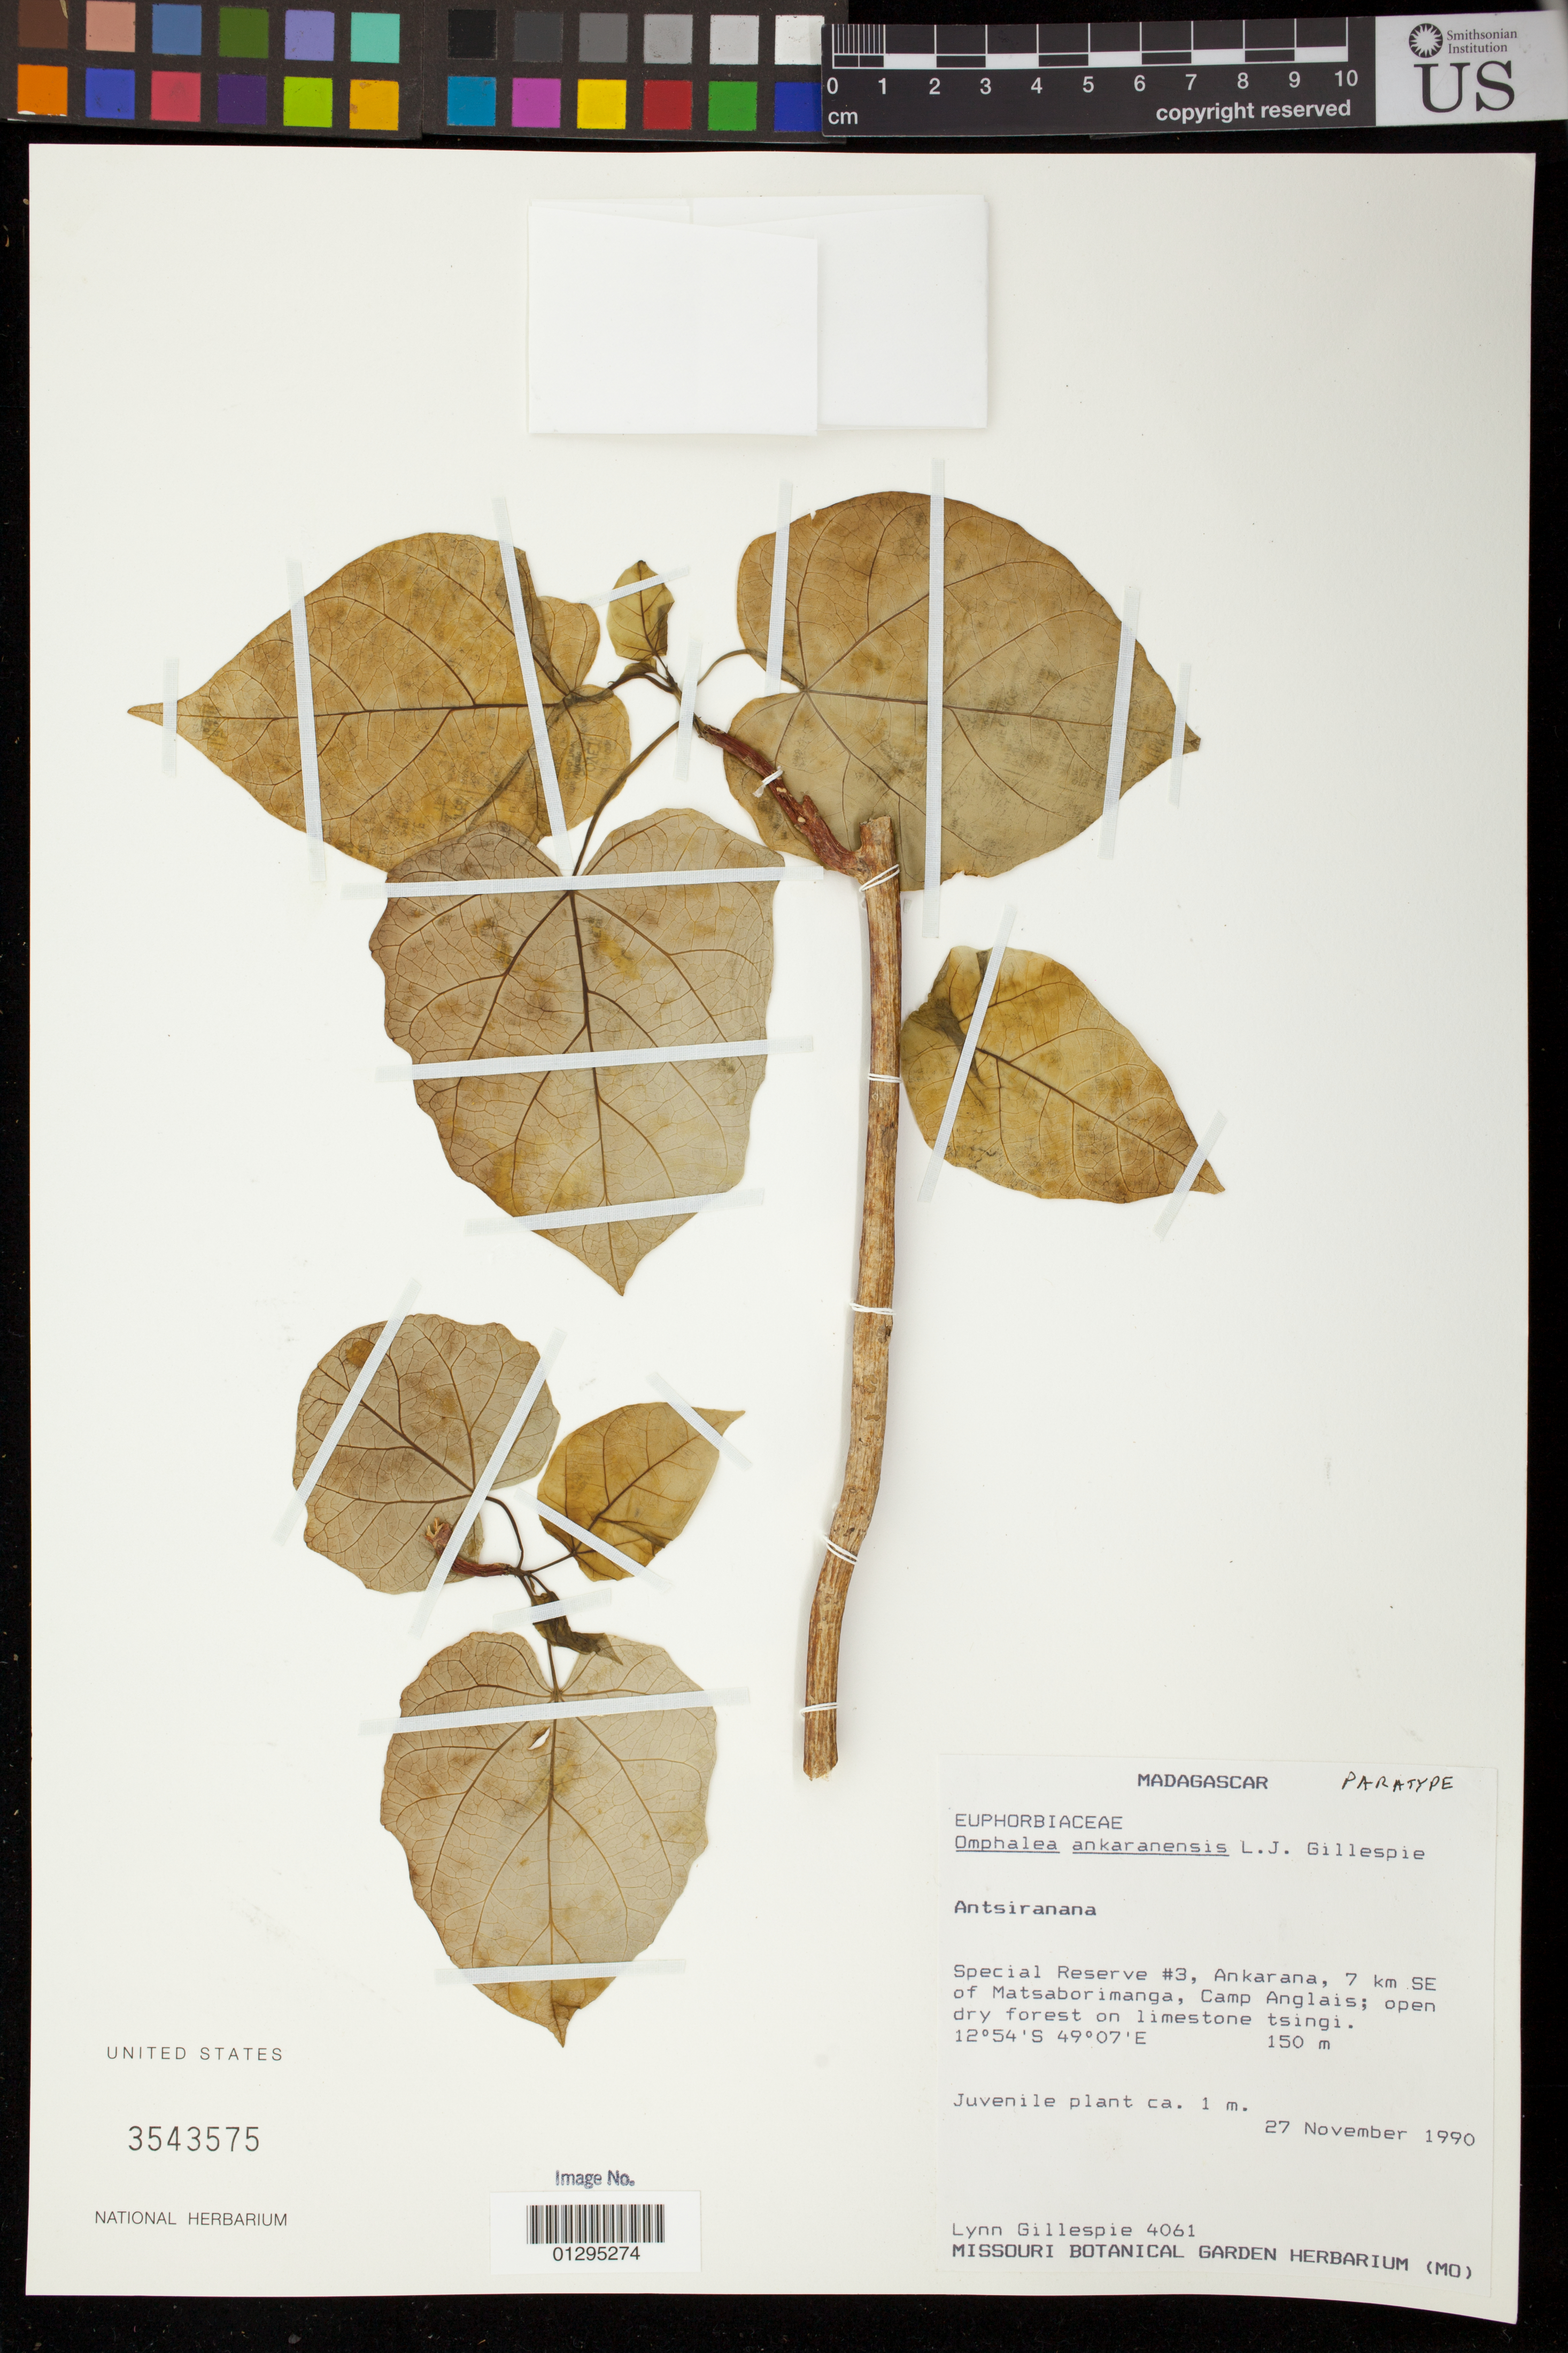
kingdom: Plantae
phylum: Tracheophyta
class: Magnoliopsida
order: Malpighiales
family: Euphorbiaceae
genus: Omphalea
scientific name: Omphalea ankaranensis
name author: L.J. Gillespie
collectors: L. J. Gillespie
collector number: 4061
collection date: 1990-11-27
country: Madagascar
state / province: Diana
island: Madagascar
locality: Antsiranana. Special Reserve #3, Ankarana, 7 km SE of Matsaborimanga, Camp Anglais.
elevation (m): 150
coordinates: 12°54'S, 49°07'E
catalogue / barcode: US 3543575